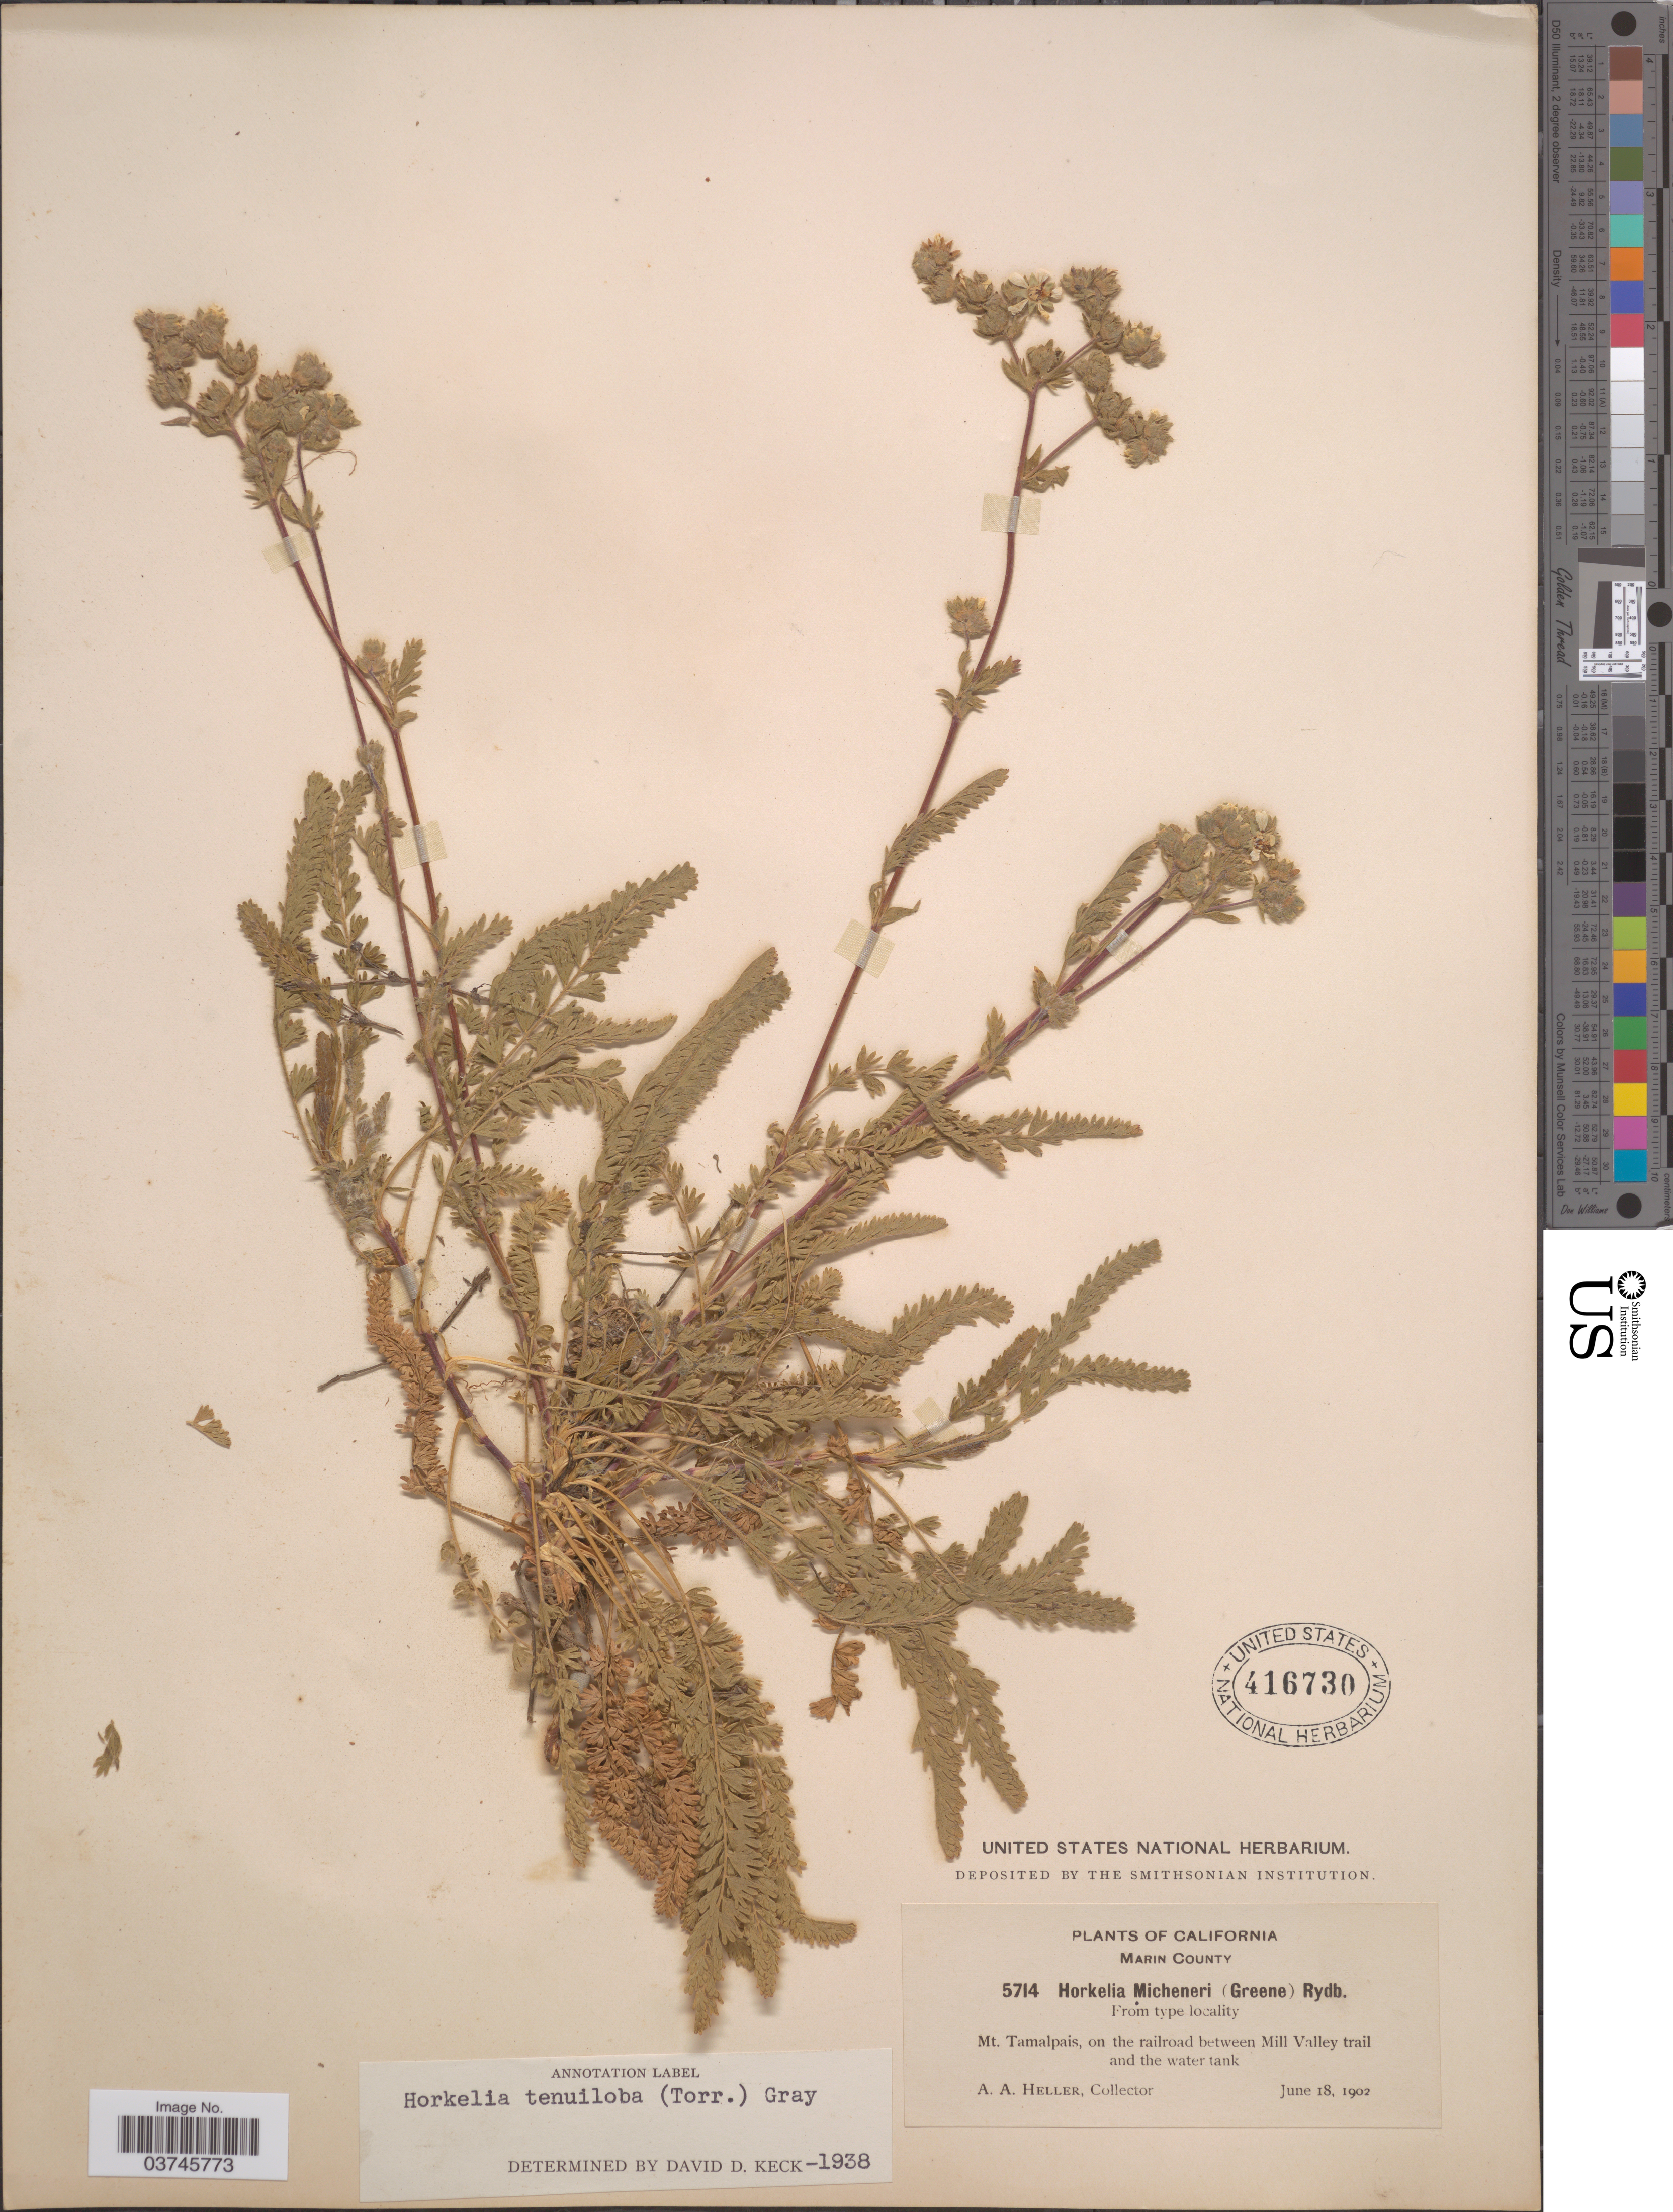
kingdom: Plantae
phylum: Tracheophyta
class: Magnoliopsida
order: Rosales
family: Rosaceae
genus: Potentilla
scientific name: Potentilla micheneri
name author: Greene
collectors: A. A. Heller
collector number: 5714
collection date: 1902-06-18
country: United States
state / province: California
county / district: Marin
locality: Marin County. Mt. Tamalpais, on the railroad between Mill Valley trail and the water tank.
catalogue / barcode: US 416730